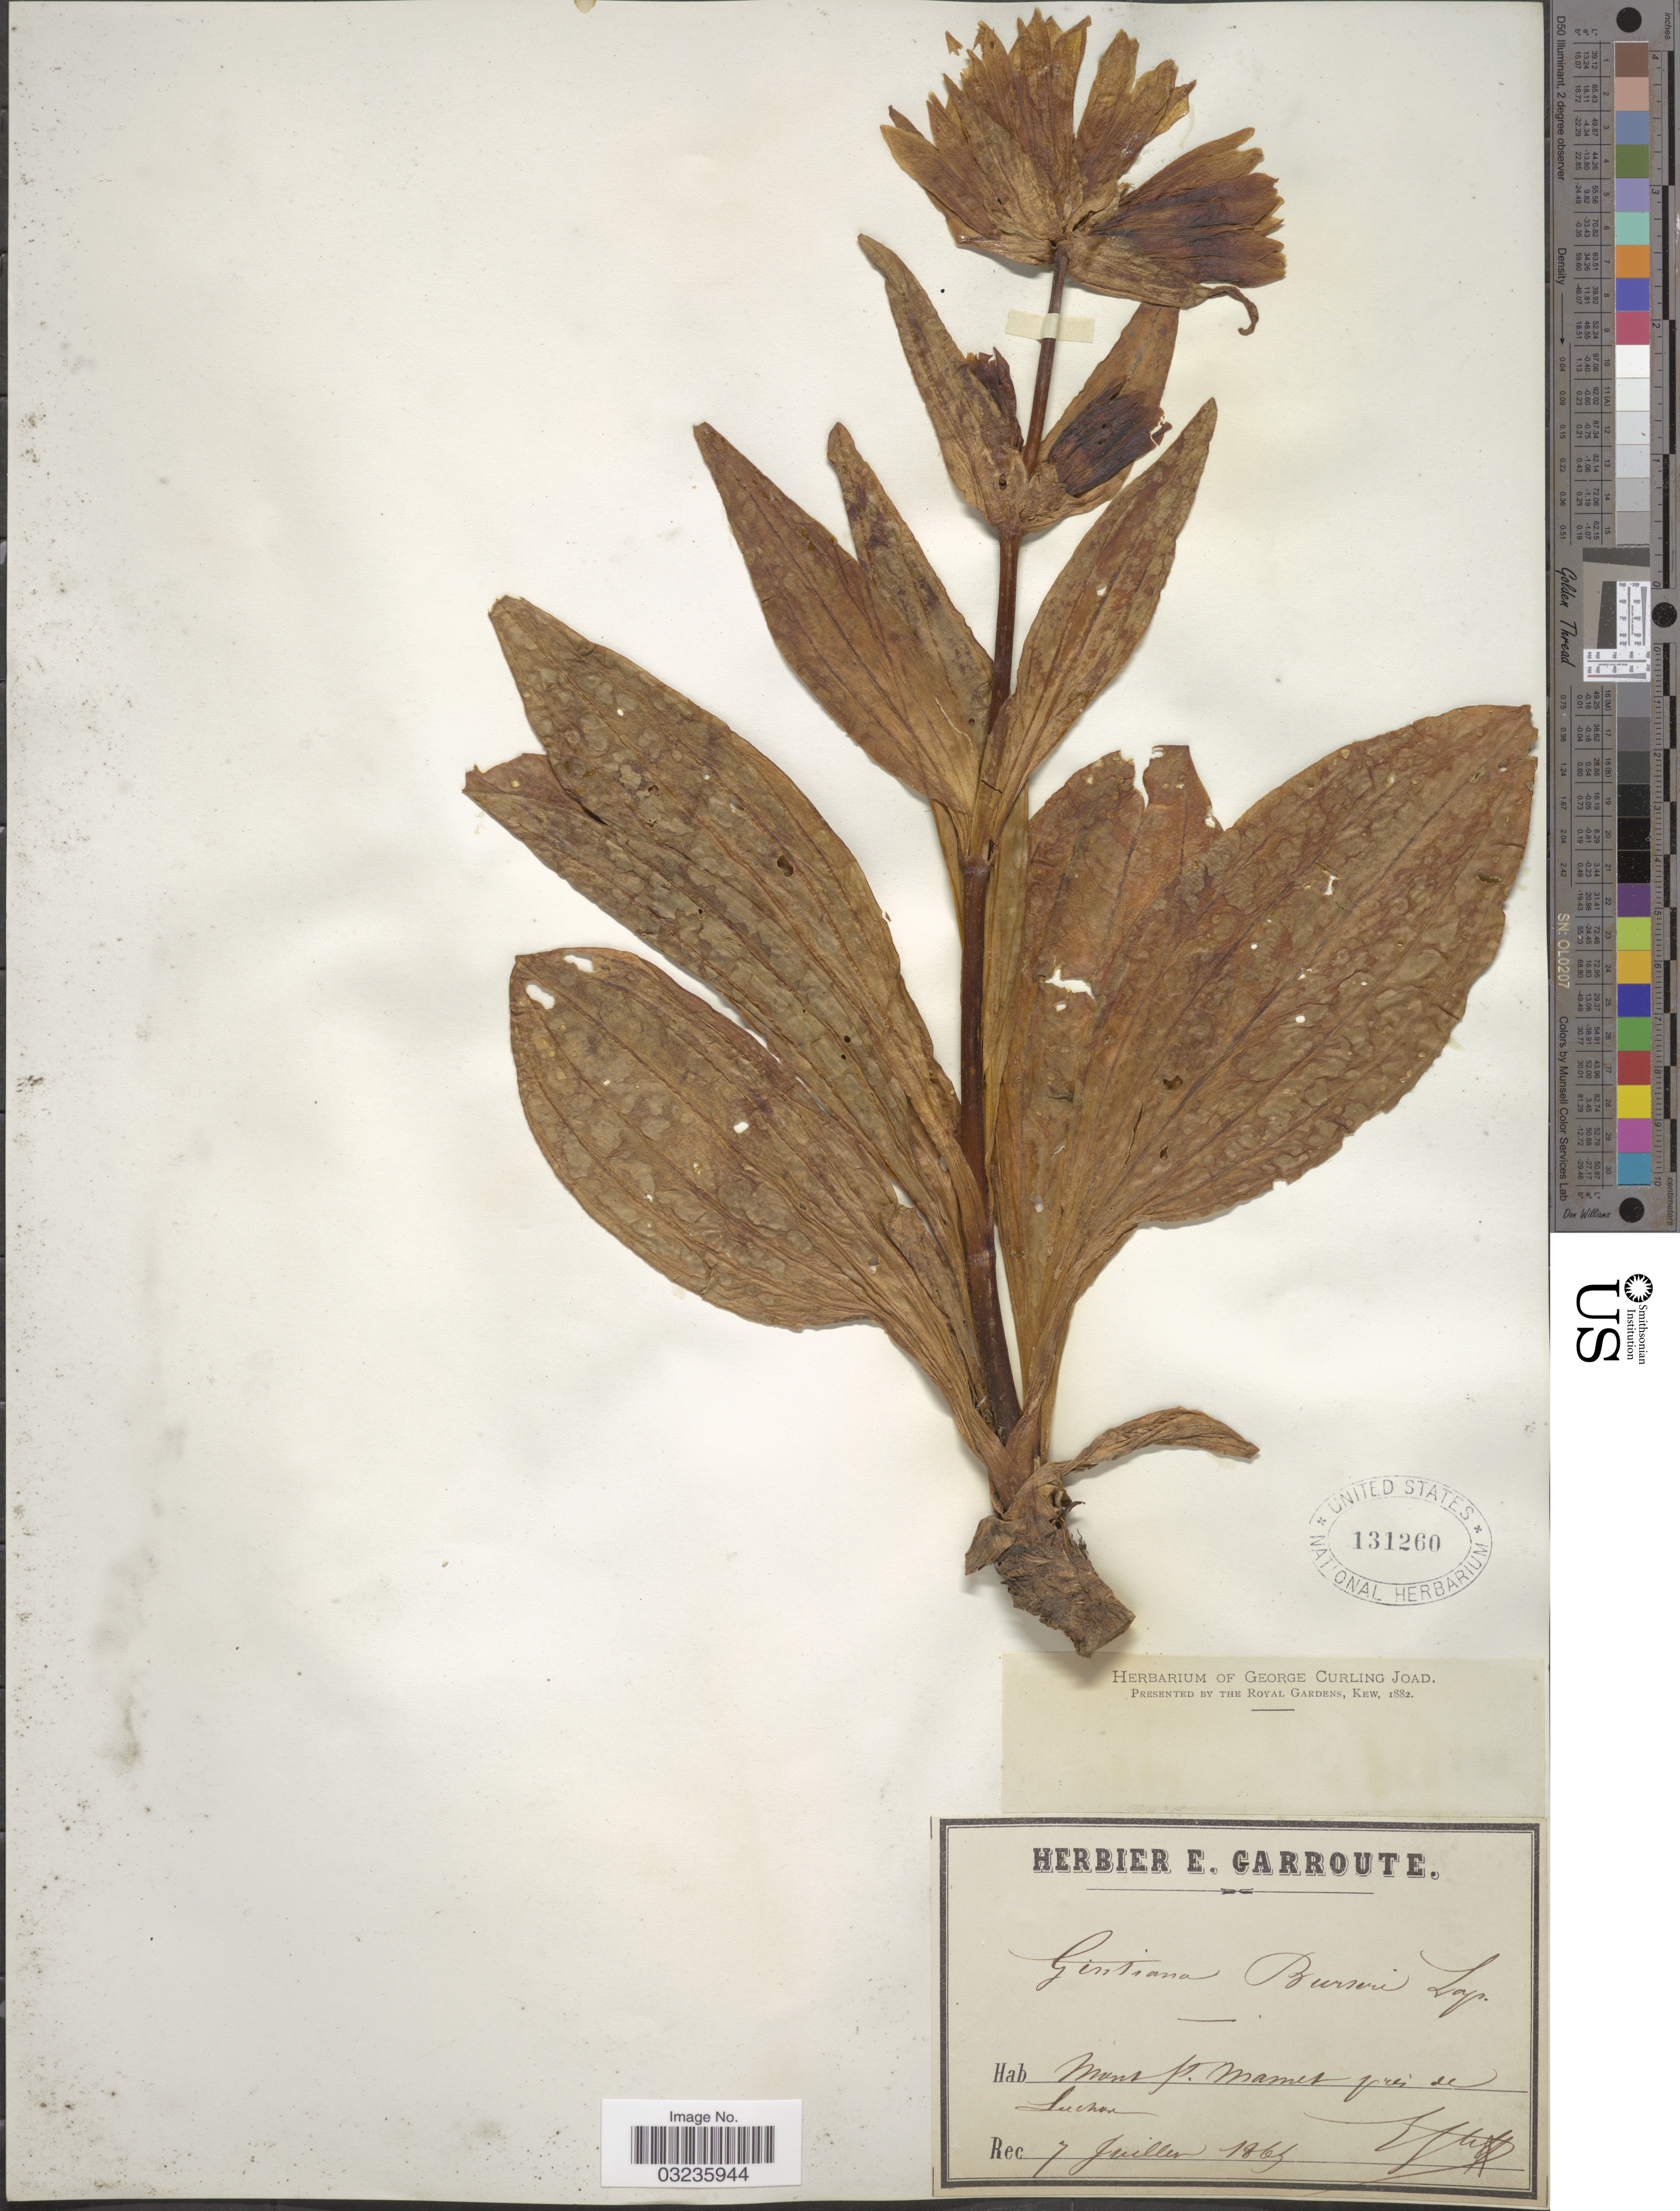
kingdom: Plantae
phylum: Tracheophyta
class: Magnoliopsida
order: Gentianales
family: Gentianaceae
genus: Gentiana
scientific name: Gentiana burseri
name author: Lapeyr.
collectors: E. Garroute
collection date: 1865-07-07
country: France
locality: Mont ft. Mames près de Luchon.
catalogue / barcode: US 131260